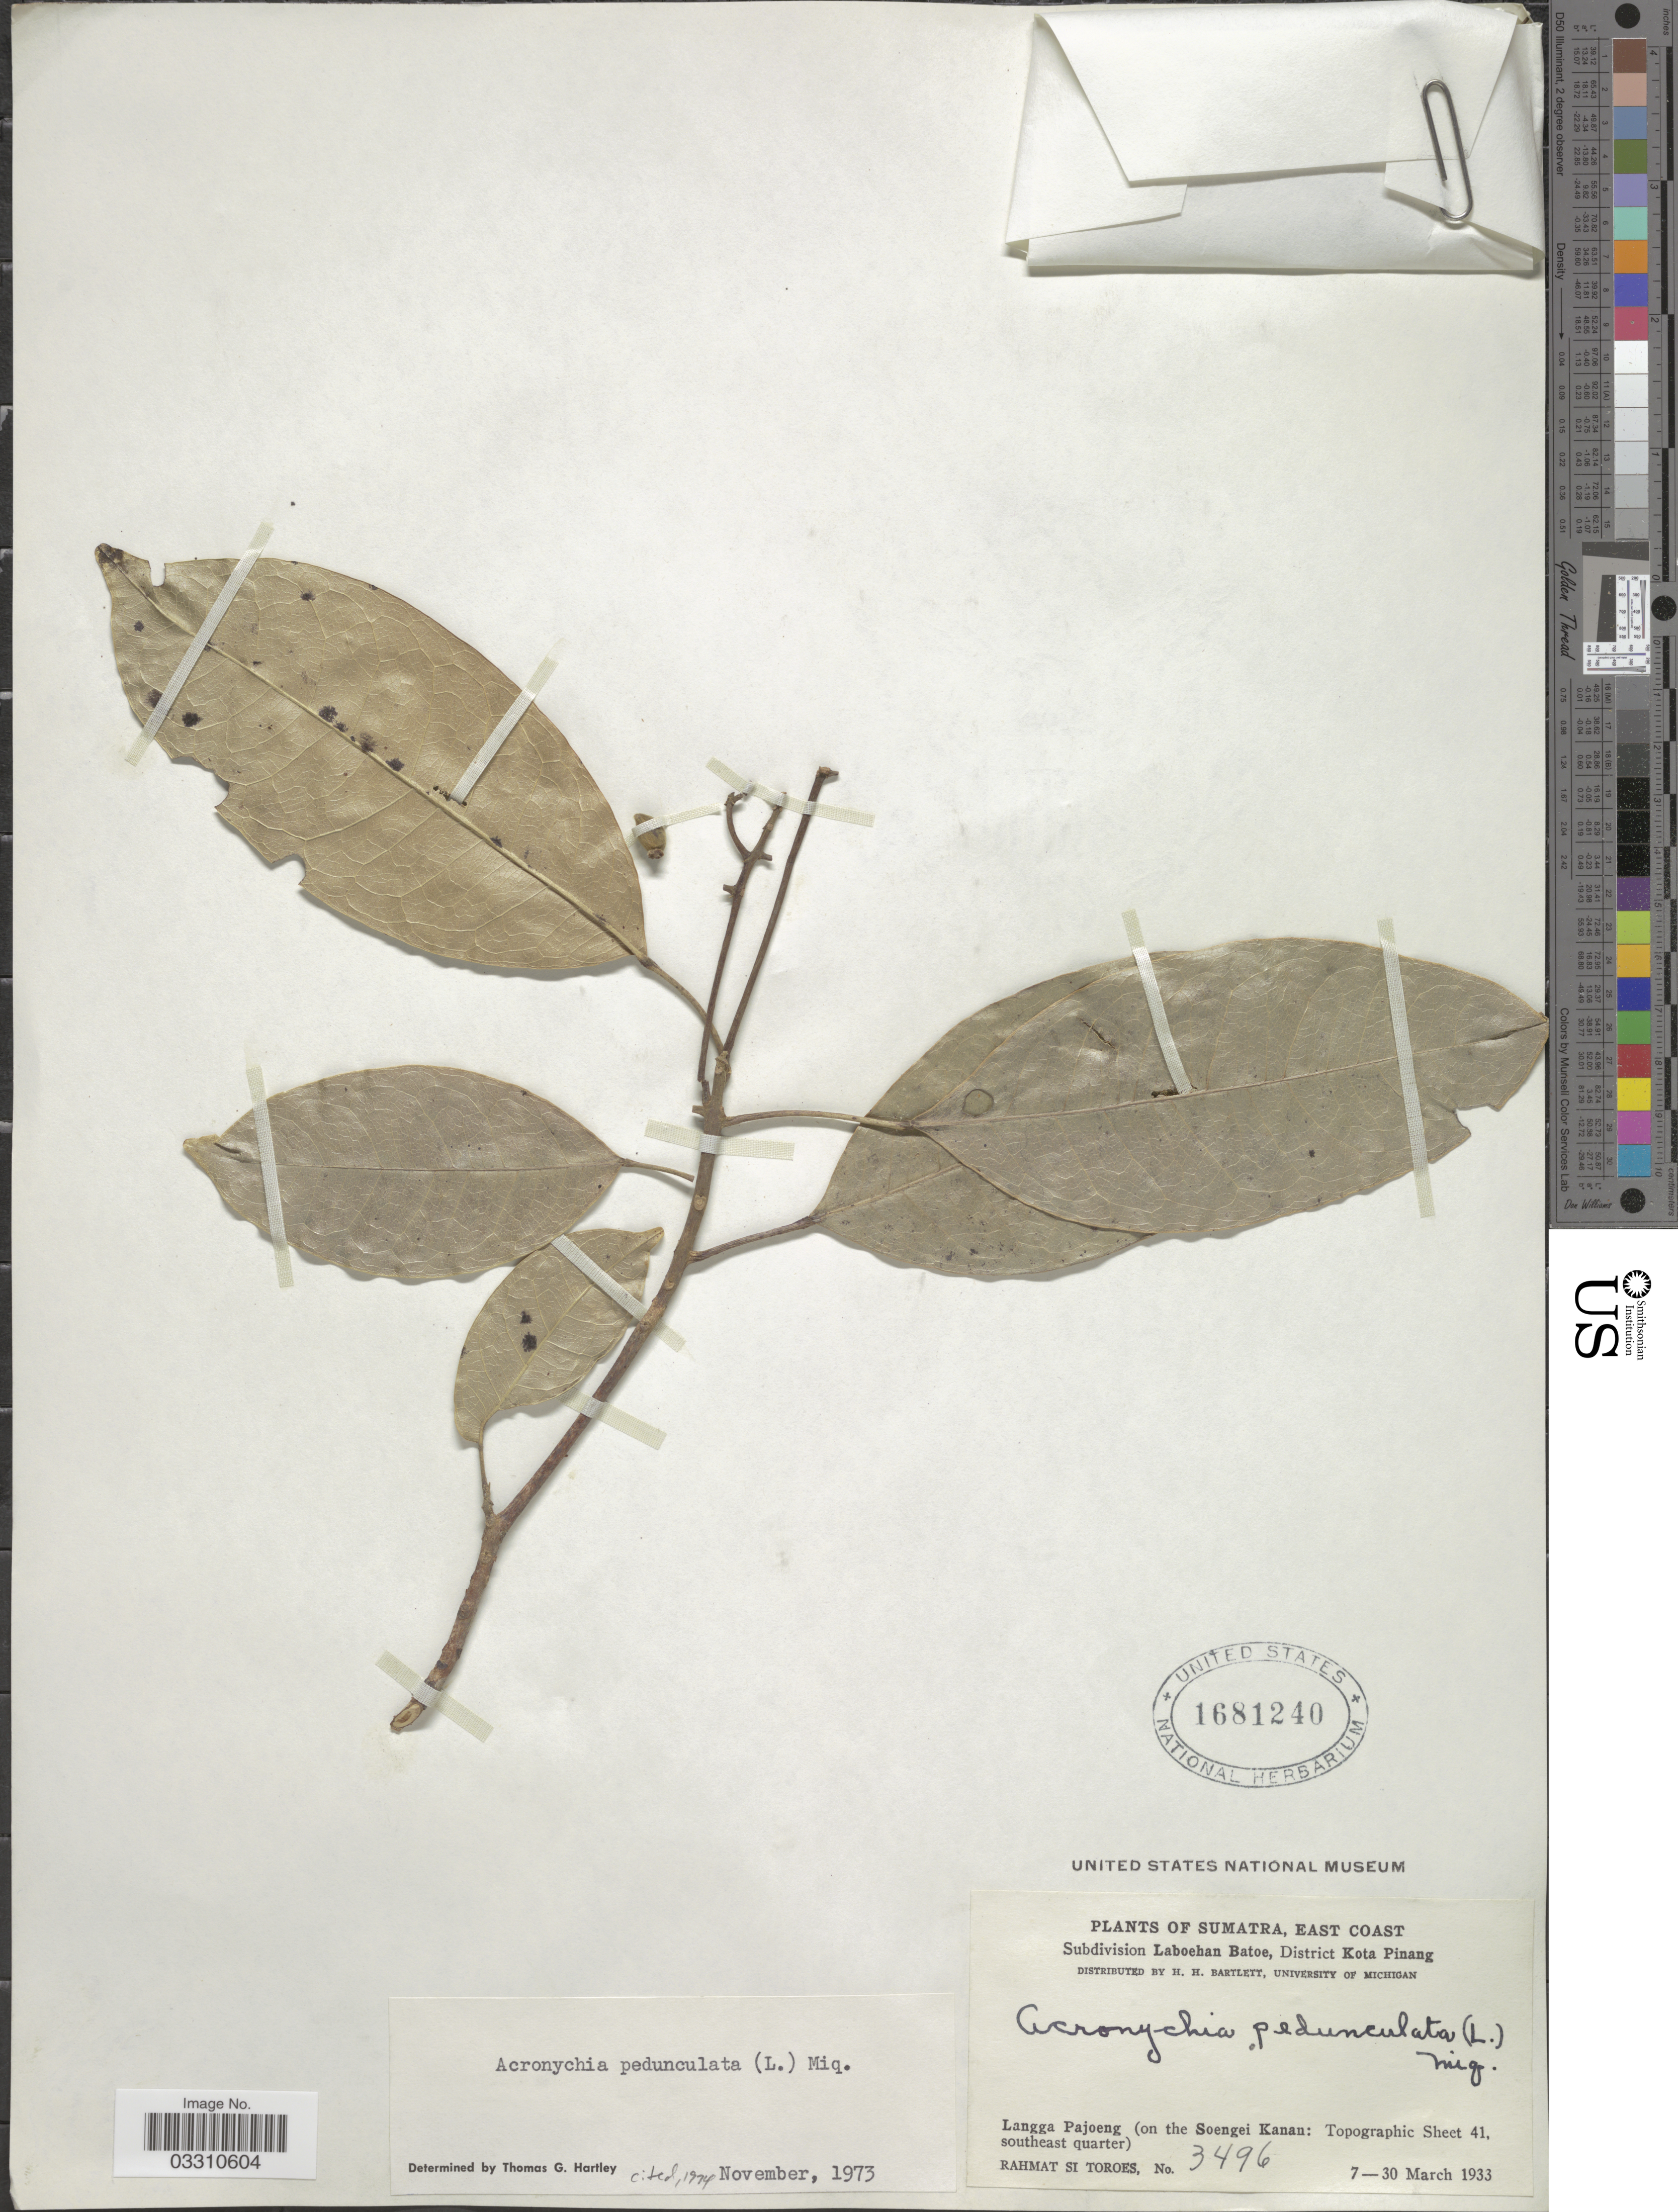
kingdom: Plantae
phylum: Tracheophyta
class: Magnoliopsida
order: Sapindales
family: Rutaceae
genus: Acronychia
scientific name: Acronychia pedunculata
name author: (L.) Miq.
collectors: Rahmat Si Boeea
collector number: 3496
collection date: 1933-03-07/1933-03-30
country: Indonesia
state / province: Sumatra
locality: East Coast. Subdivision Laboehan Batoe, District Kota Pinang. Langga Pajoeng (on the Soengei Kanan: Topographic Sheet 41, southeast quarter).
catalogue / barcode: US 1681240